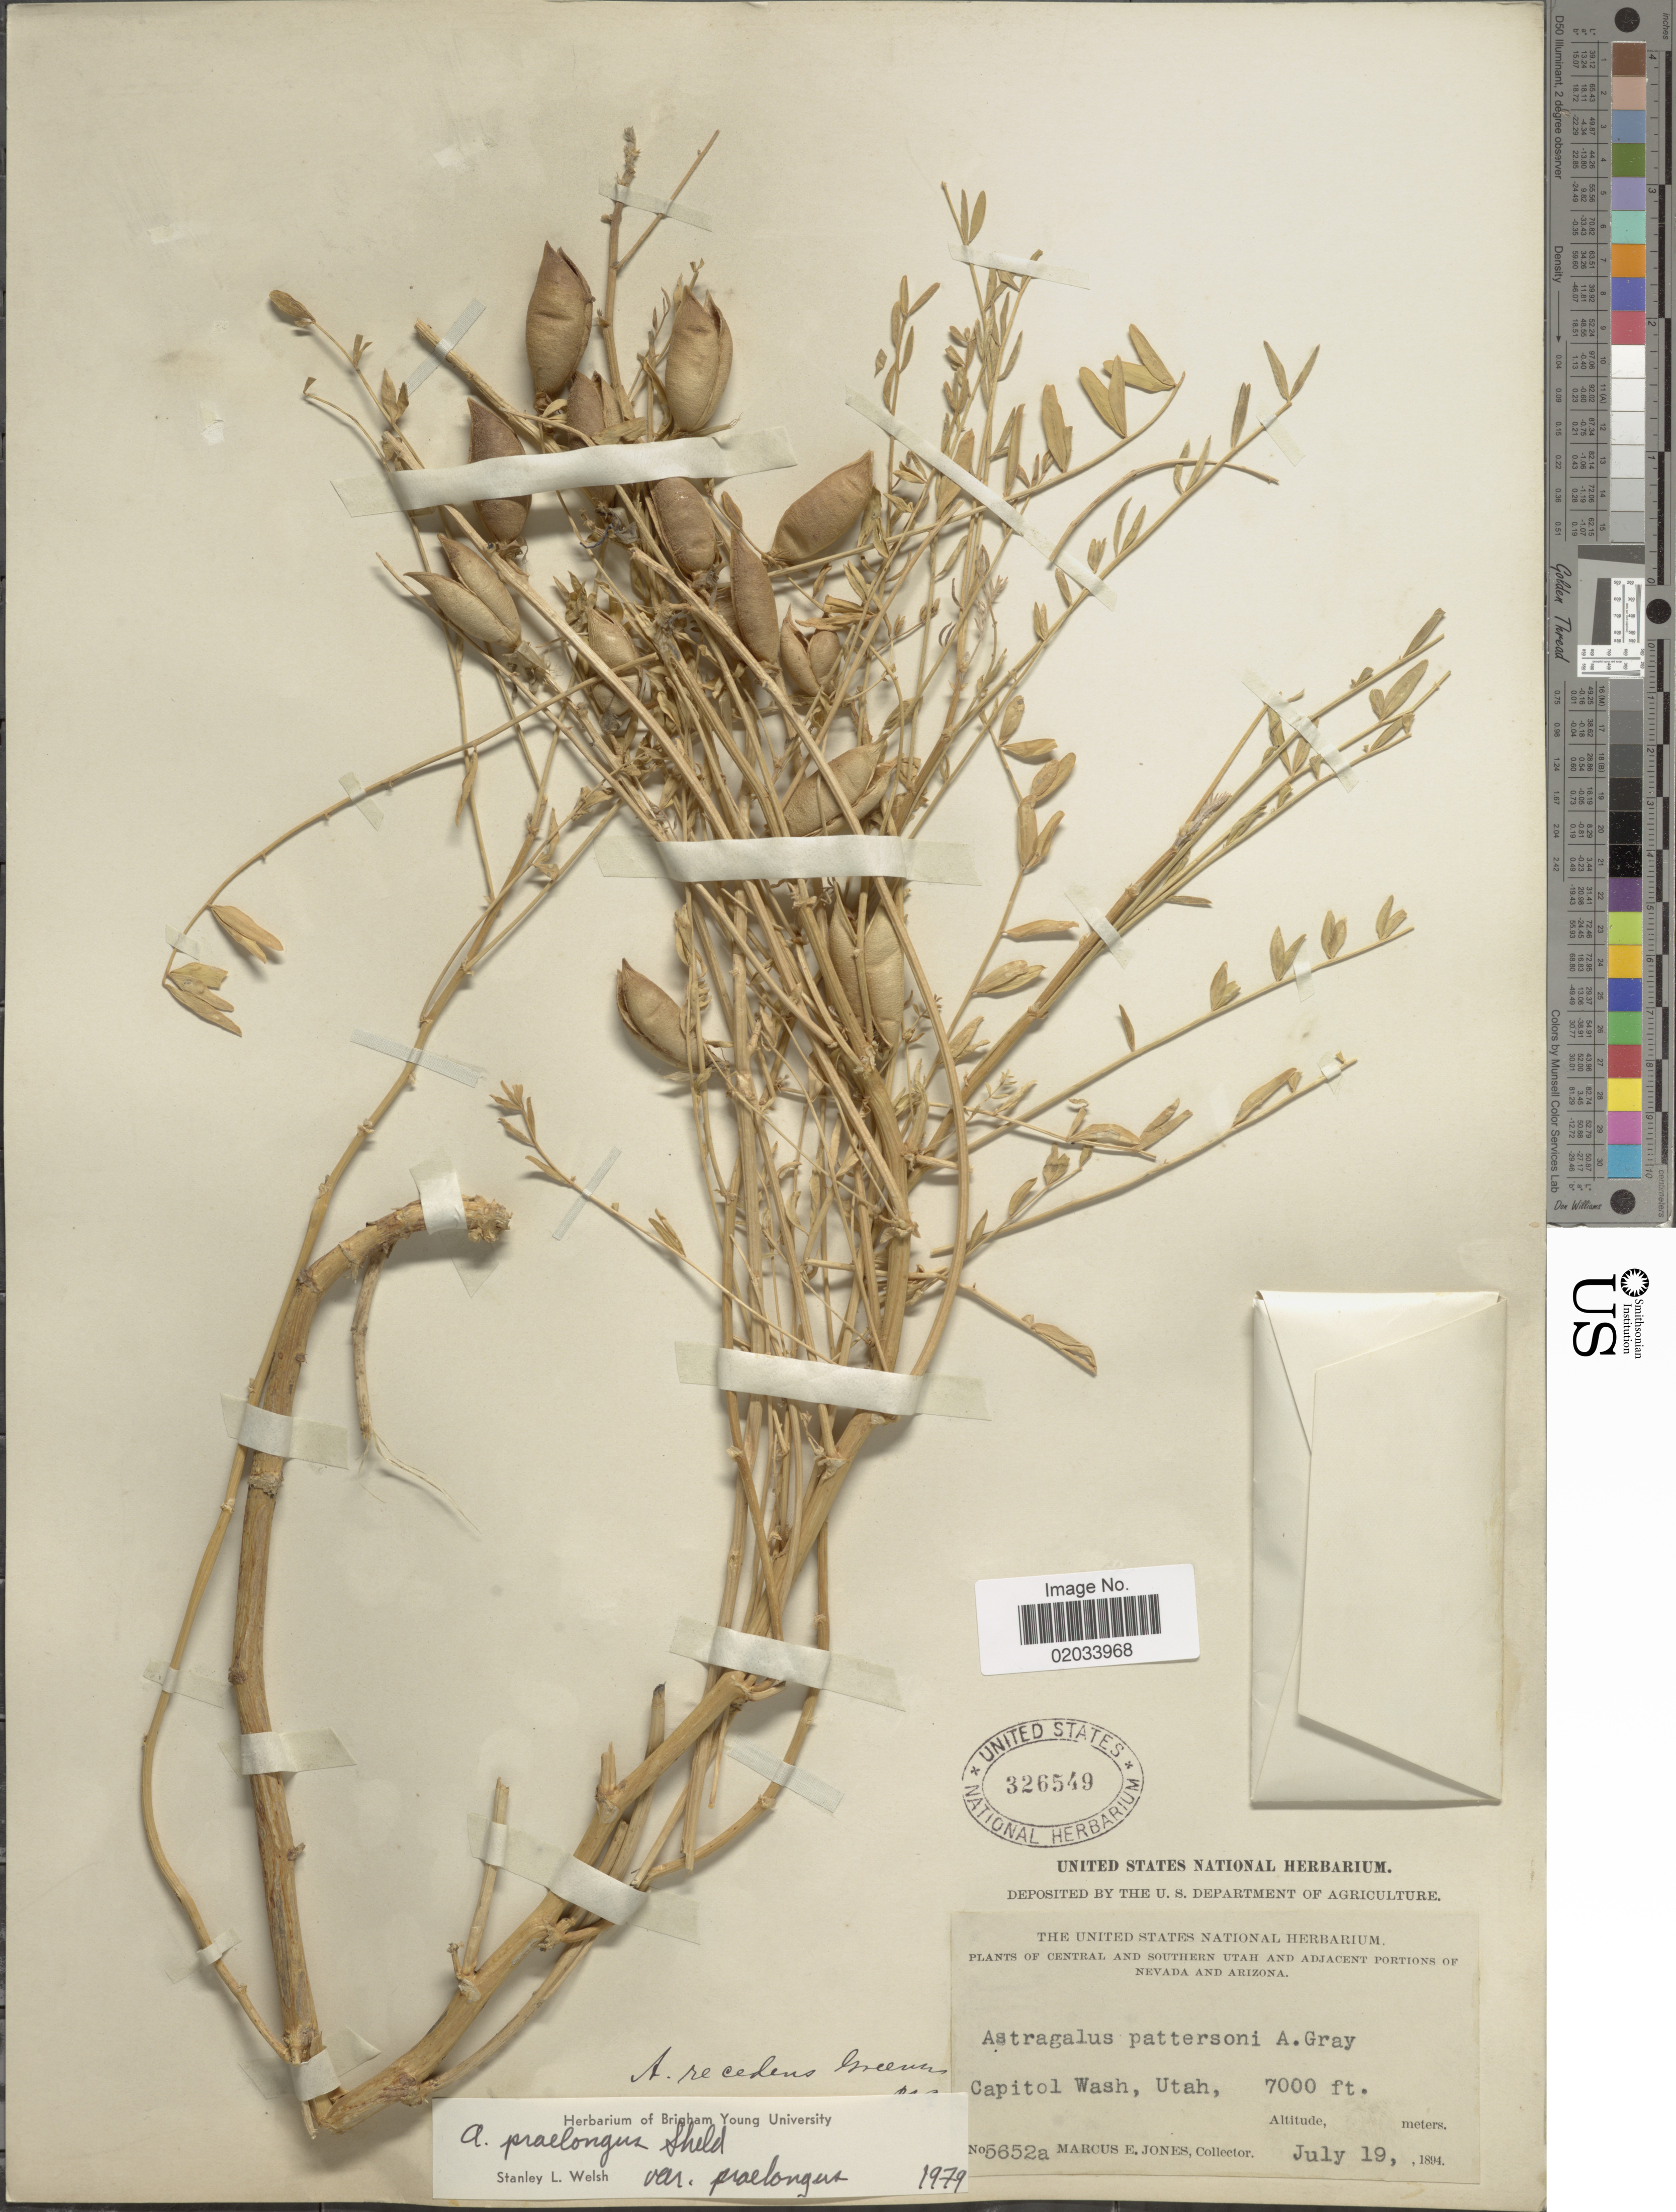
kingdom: Plantae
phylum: Tracheophyta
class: Magnoliopsida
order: Fabales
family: Fabaceae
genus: Astragalus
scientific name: Astragalus praelongus var. praelongus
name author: E. Sheld.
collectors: M. E. Jones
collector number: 5652a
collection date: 1894-07-19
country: United States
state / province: Utah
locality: Central and southern Utah. Capitol Wash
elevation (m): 2134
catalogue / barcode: US 326549